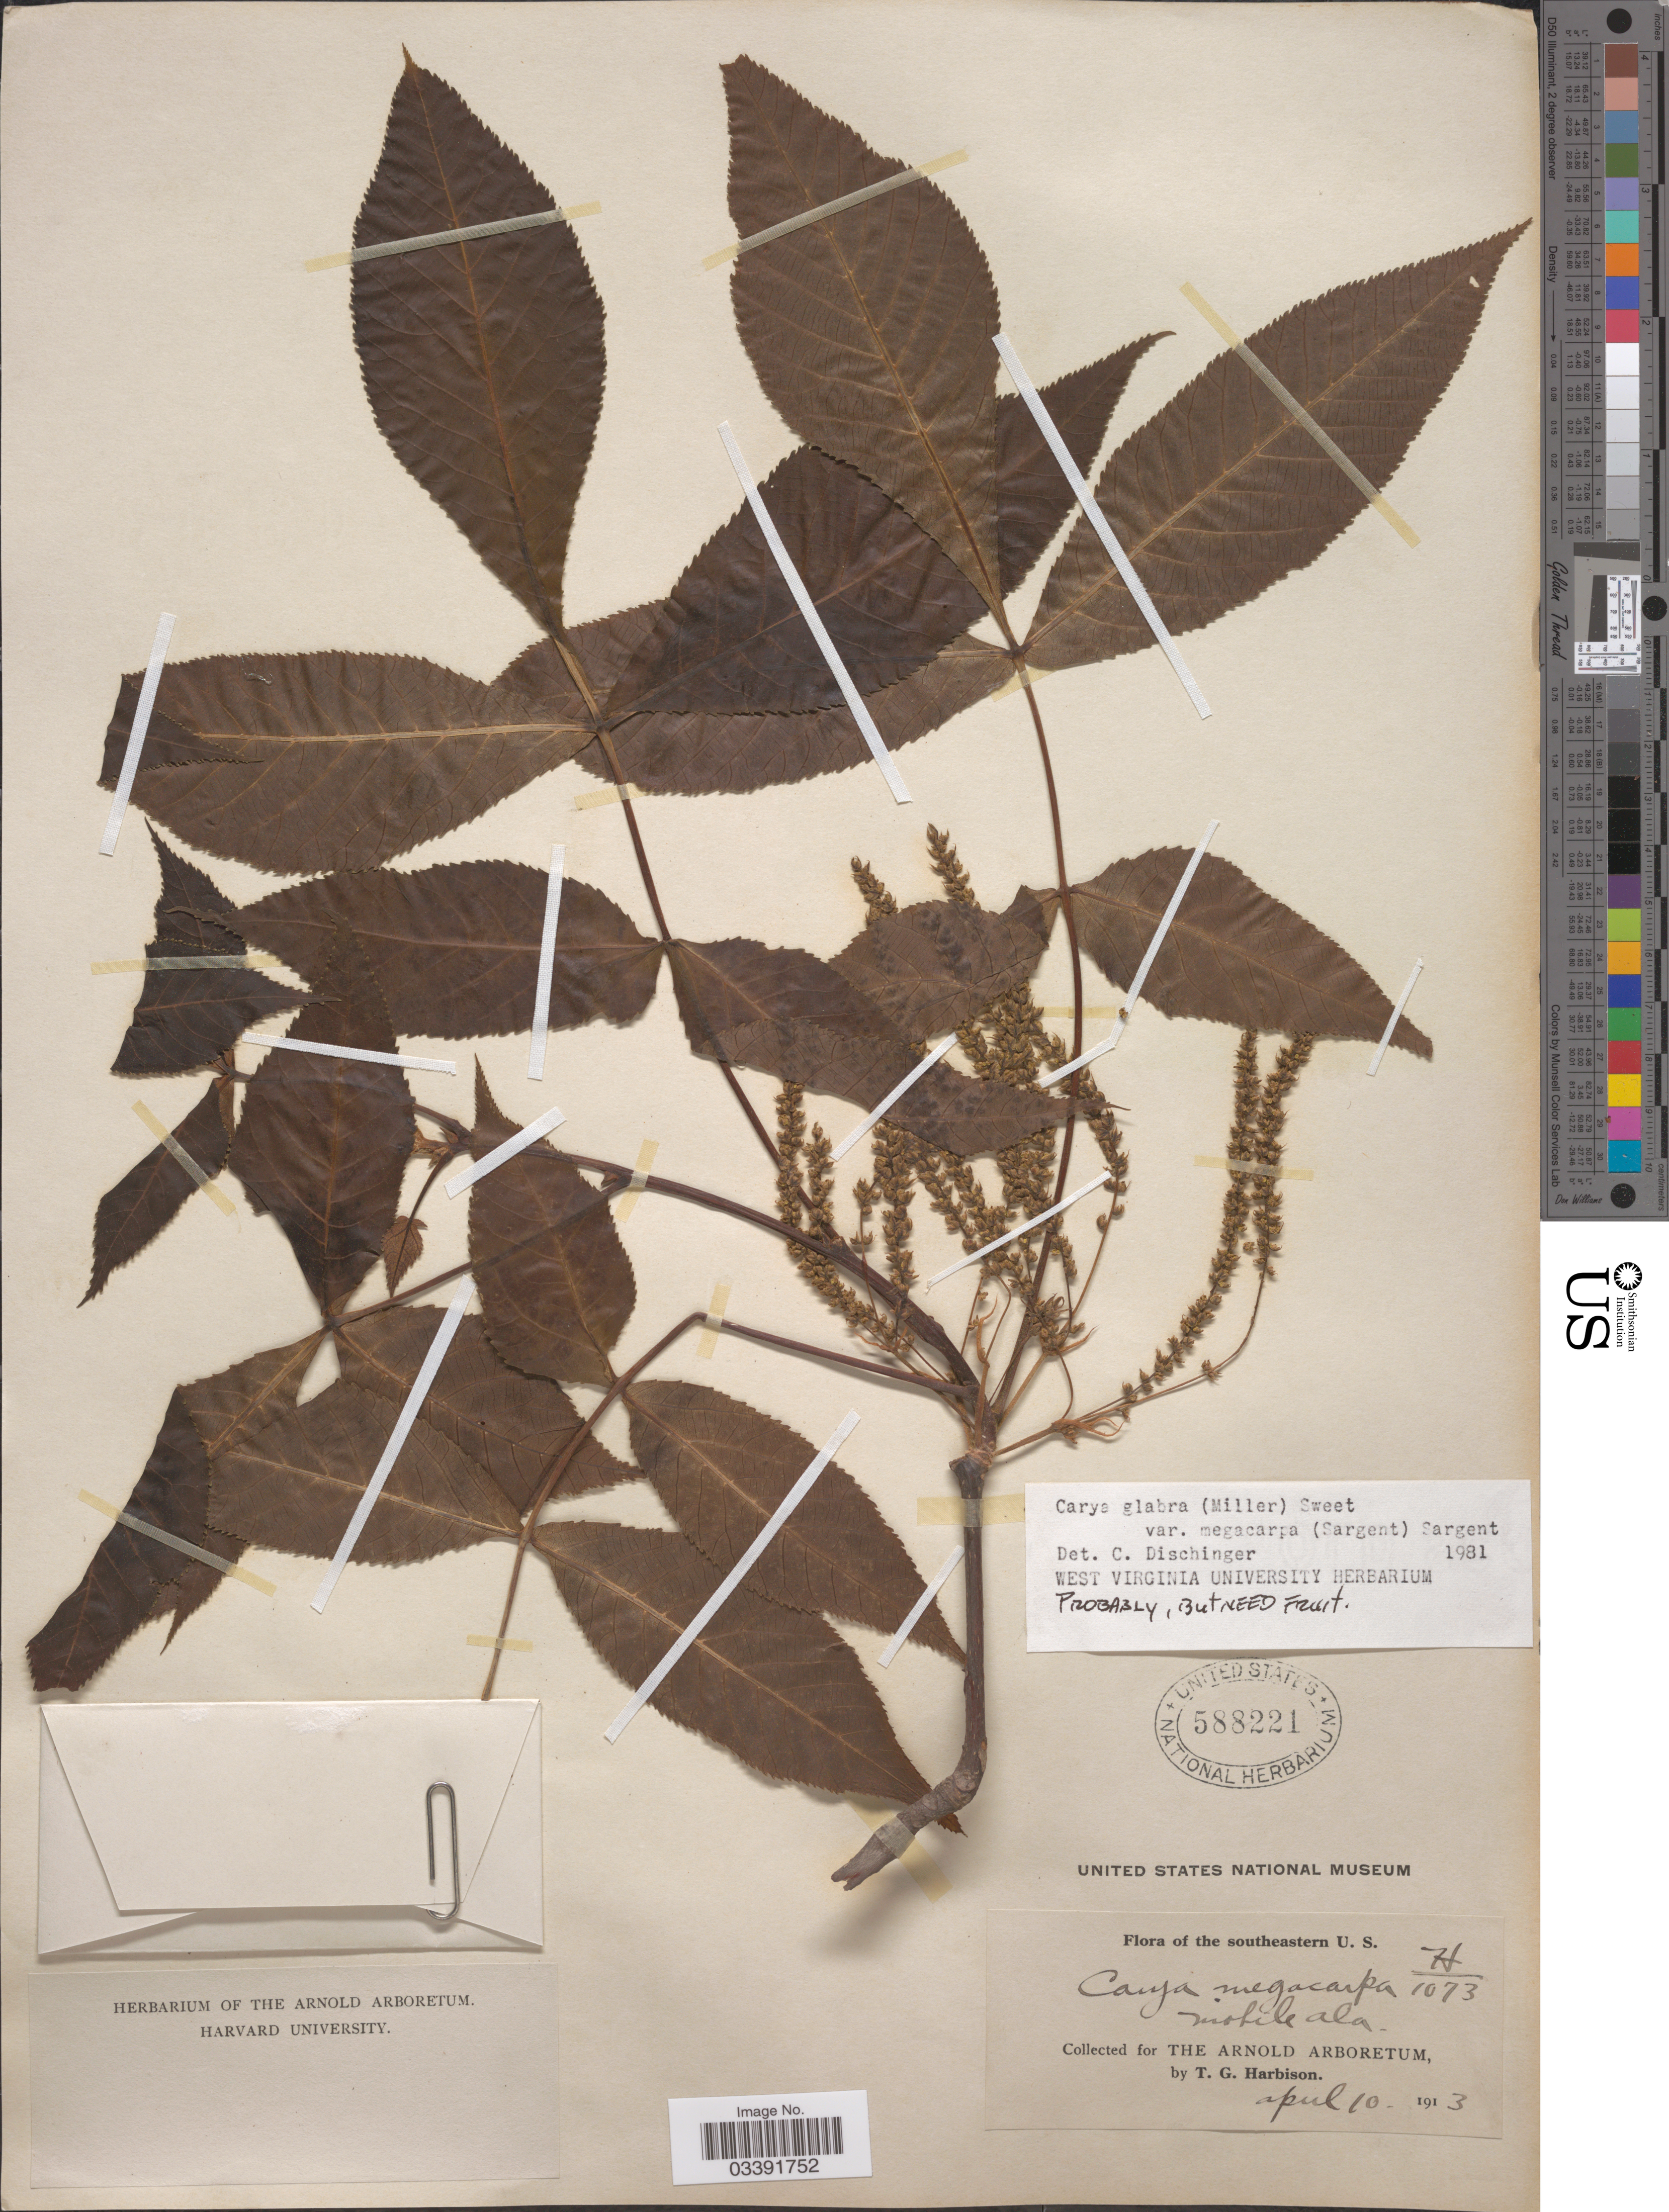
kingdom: Plantae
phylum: Tracheophyta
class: Magnoliopsida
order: Fagales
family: Juglandaceae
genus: Carya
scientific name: Carya glabra var. megacarpa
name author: (Sarg.) Sarg.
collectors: T. Harbison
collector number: H/1073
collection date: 1913-04-01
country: United States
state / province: Alabama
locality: Southeastern U. S. Mobile.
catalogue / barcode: US 588221